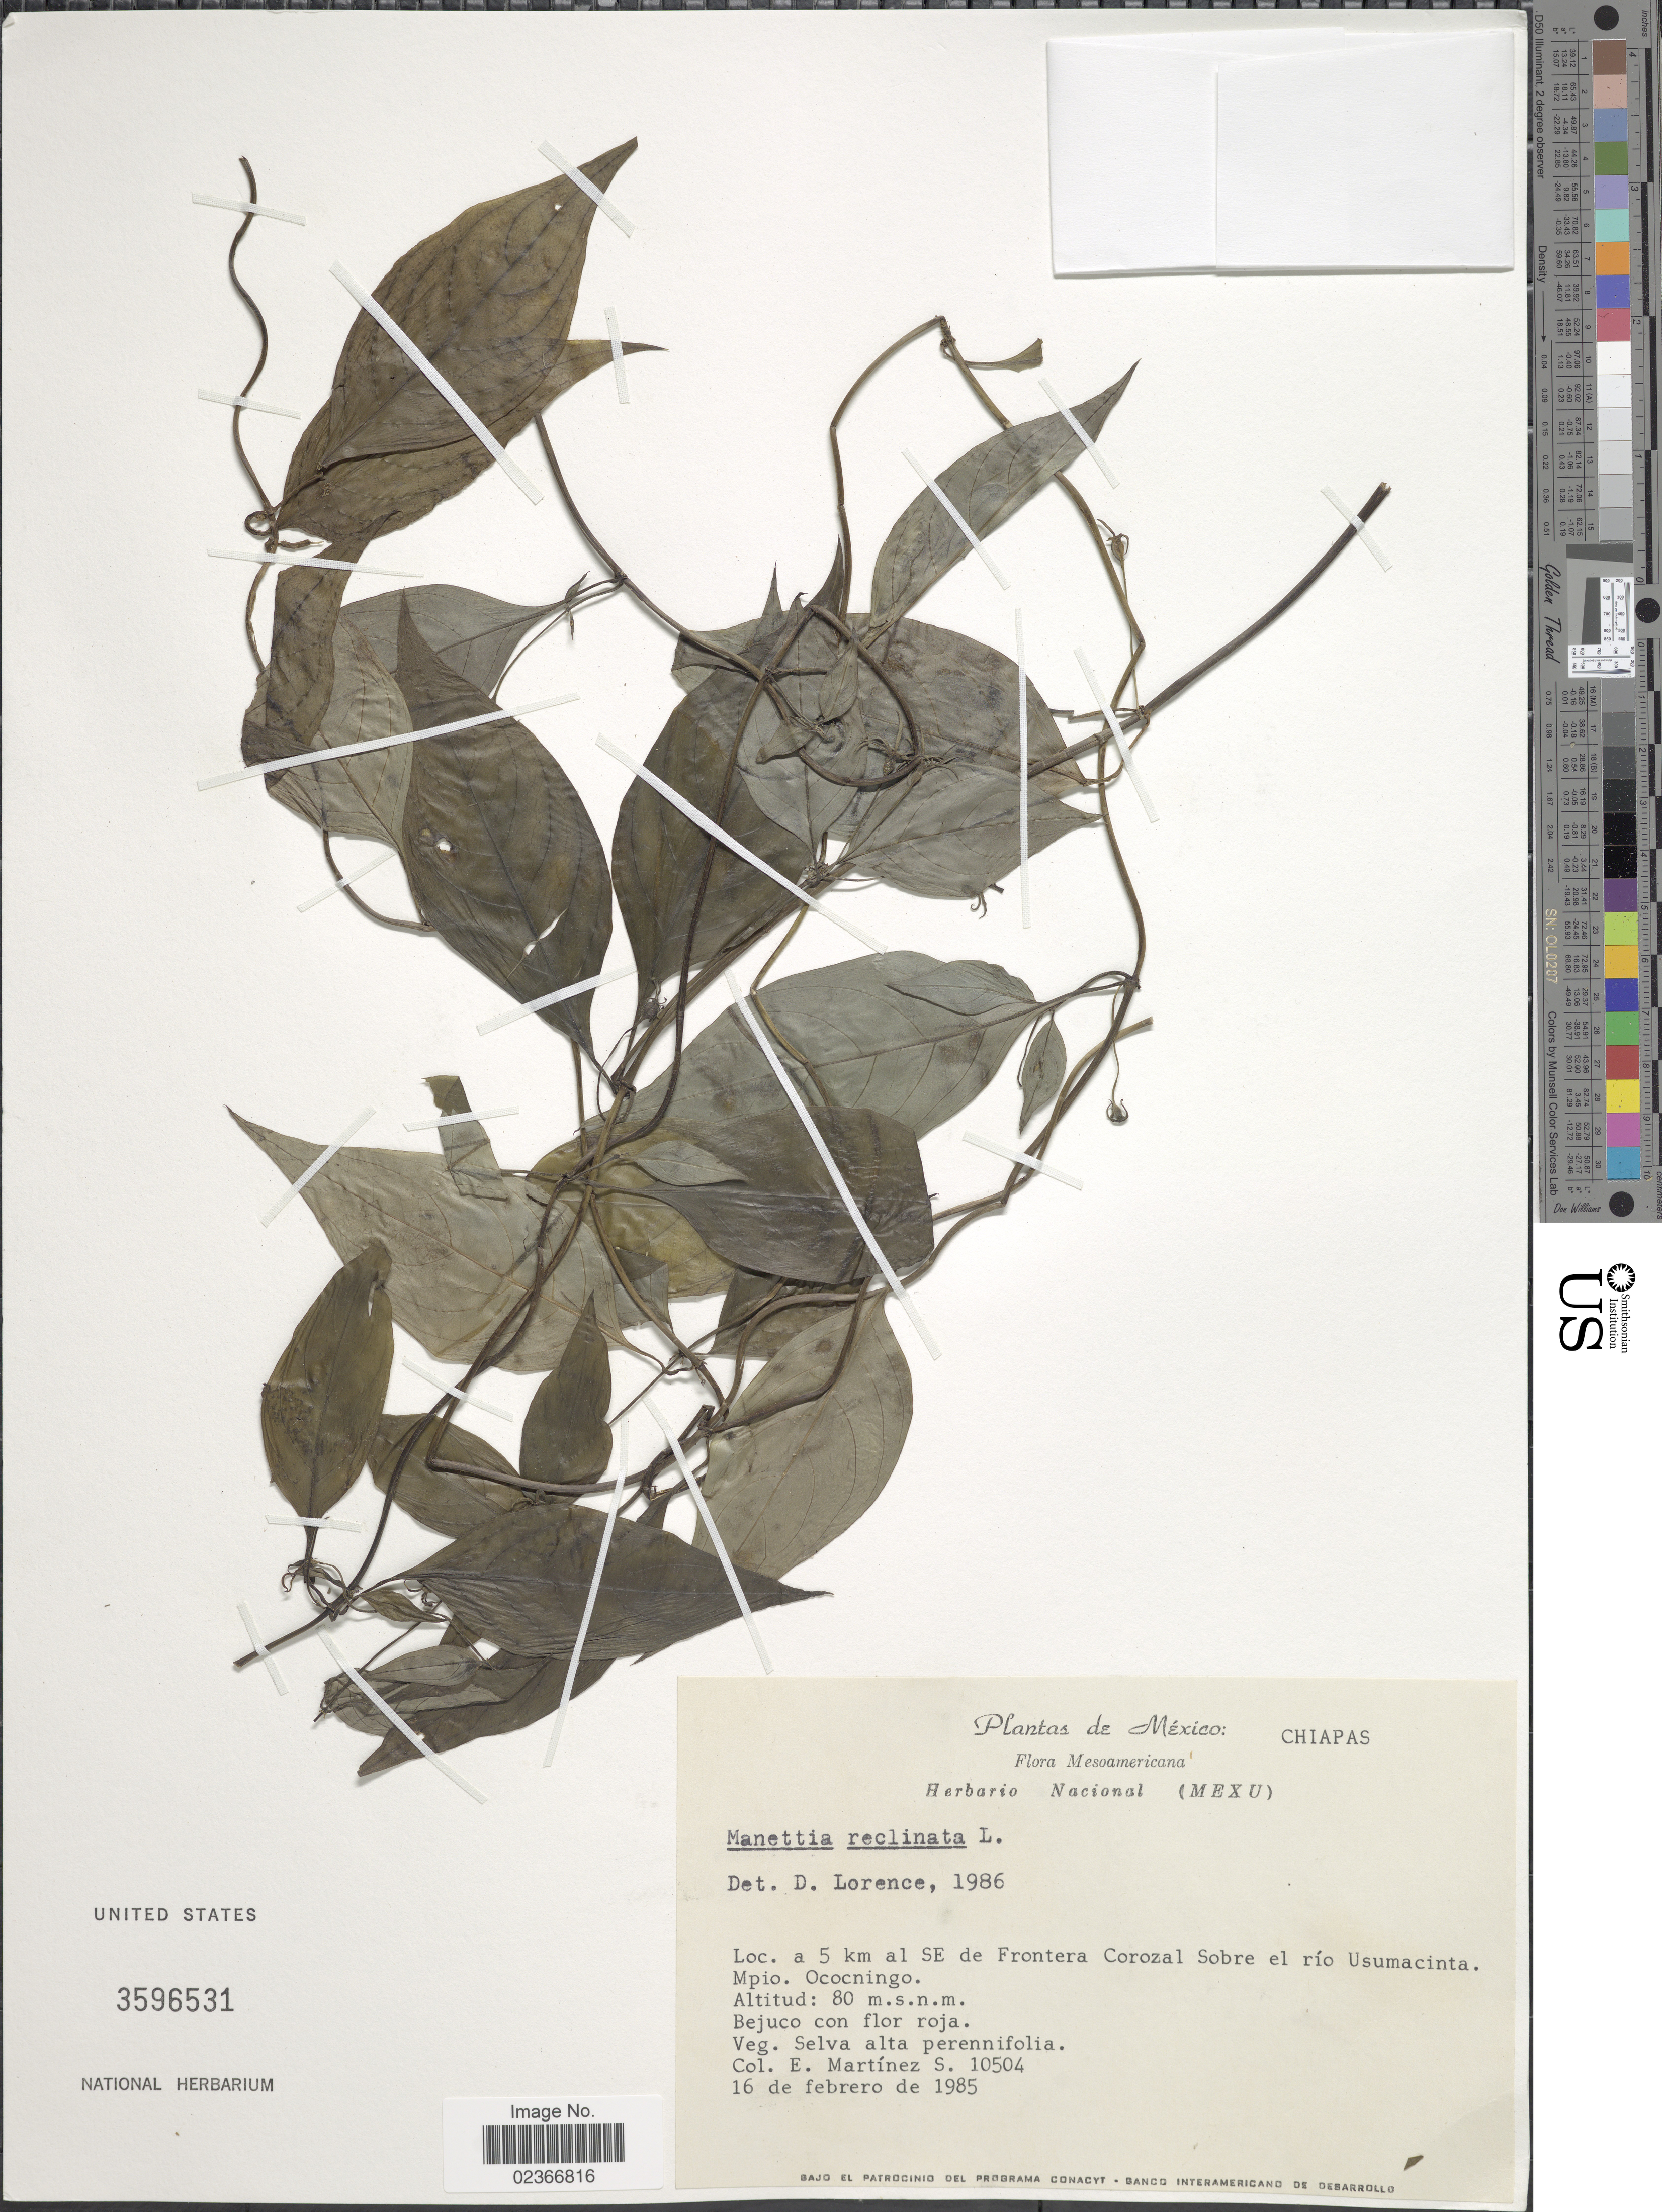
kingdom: Plantae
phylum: Tracheophyta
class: Magnoliopsida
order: Gentianales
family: Rubiaceae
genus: Manettia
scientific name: Manettia reclinata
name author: L.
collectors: E. M. Martínez S.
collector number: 10504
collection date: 1985-02-16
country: Mexico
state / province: Chiapas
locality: A 5 km al SE de Frontera Corozal Sobre el rio Usumacinta. Mpio. Ococningo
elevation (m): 80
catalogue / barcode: US 3596531